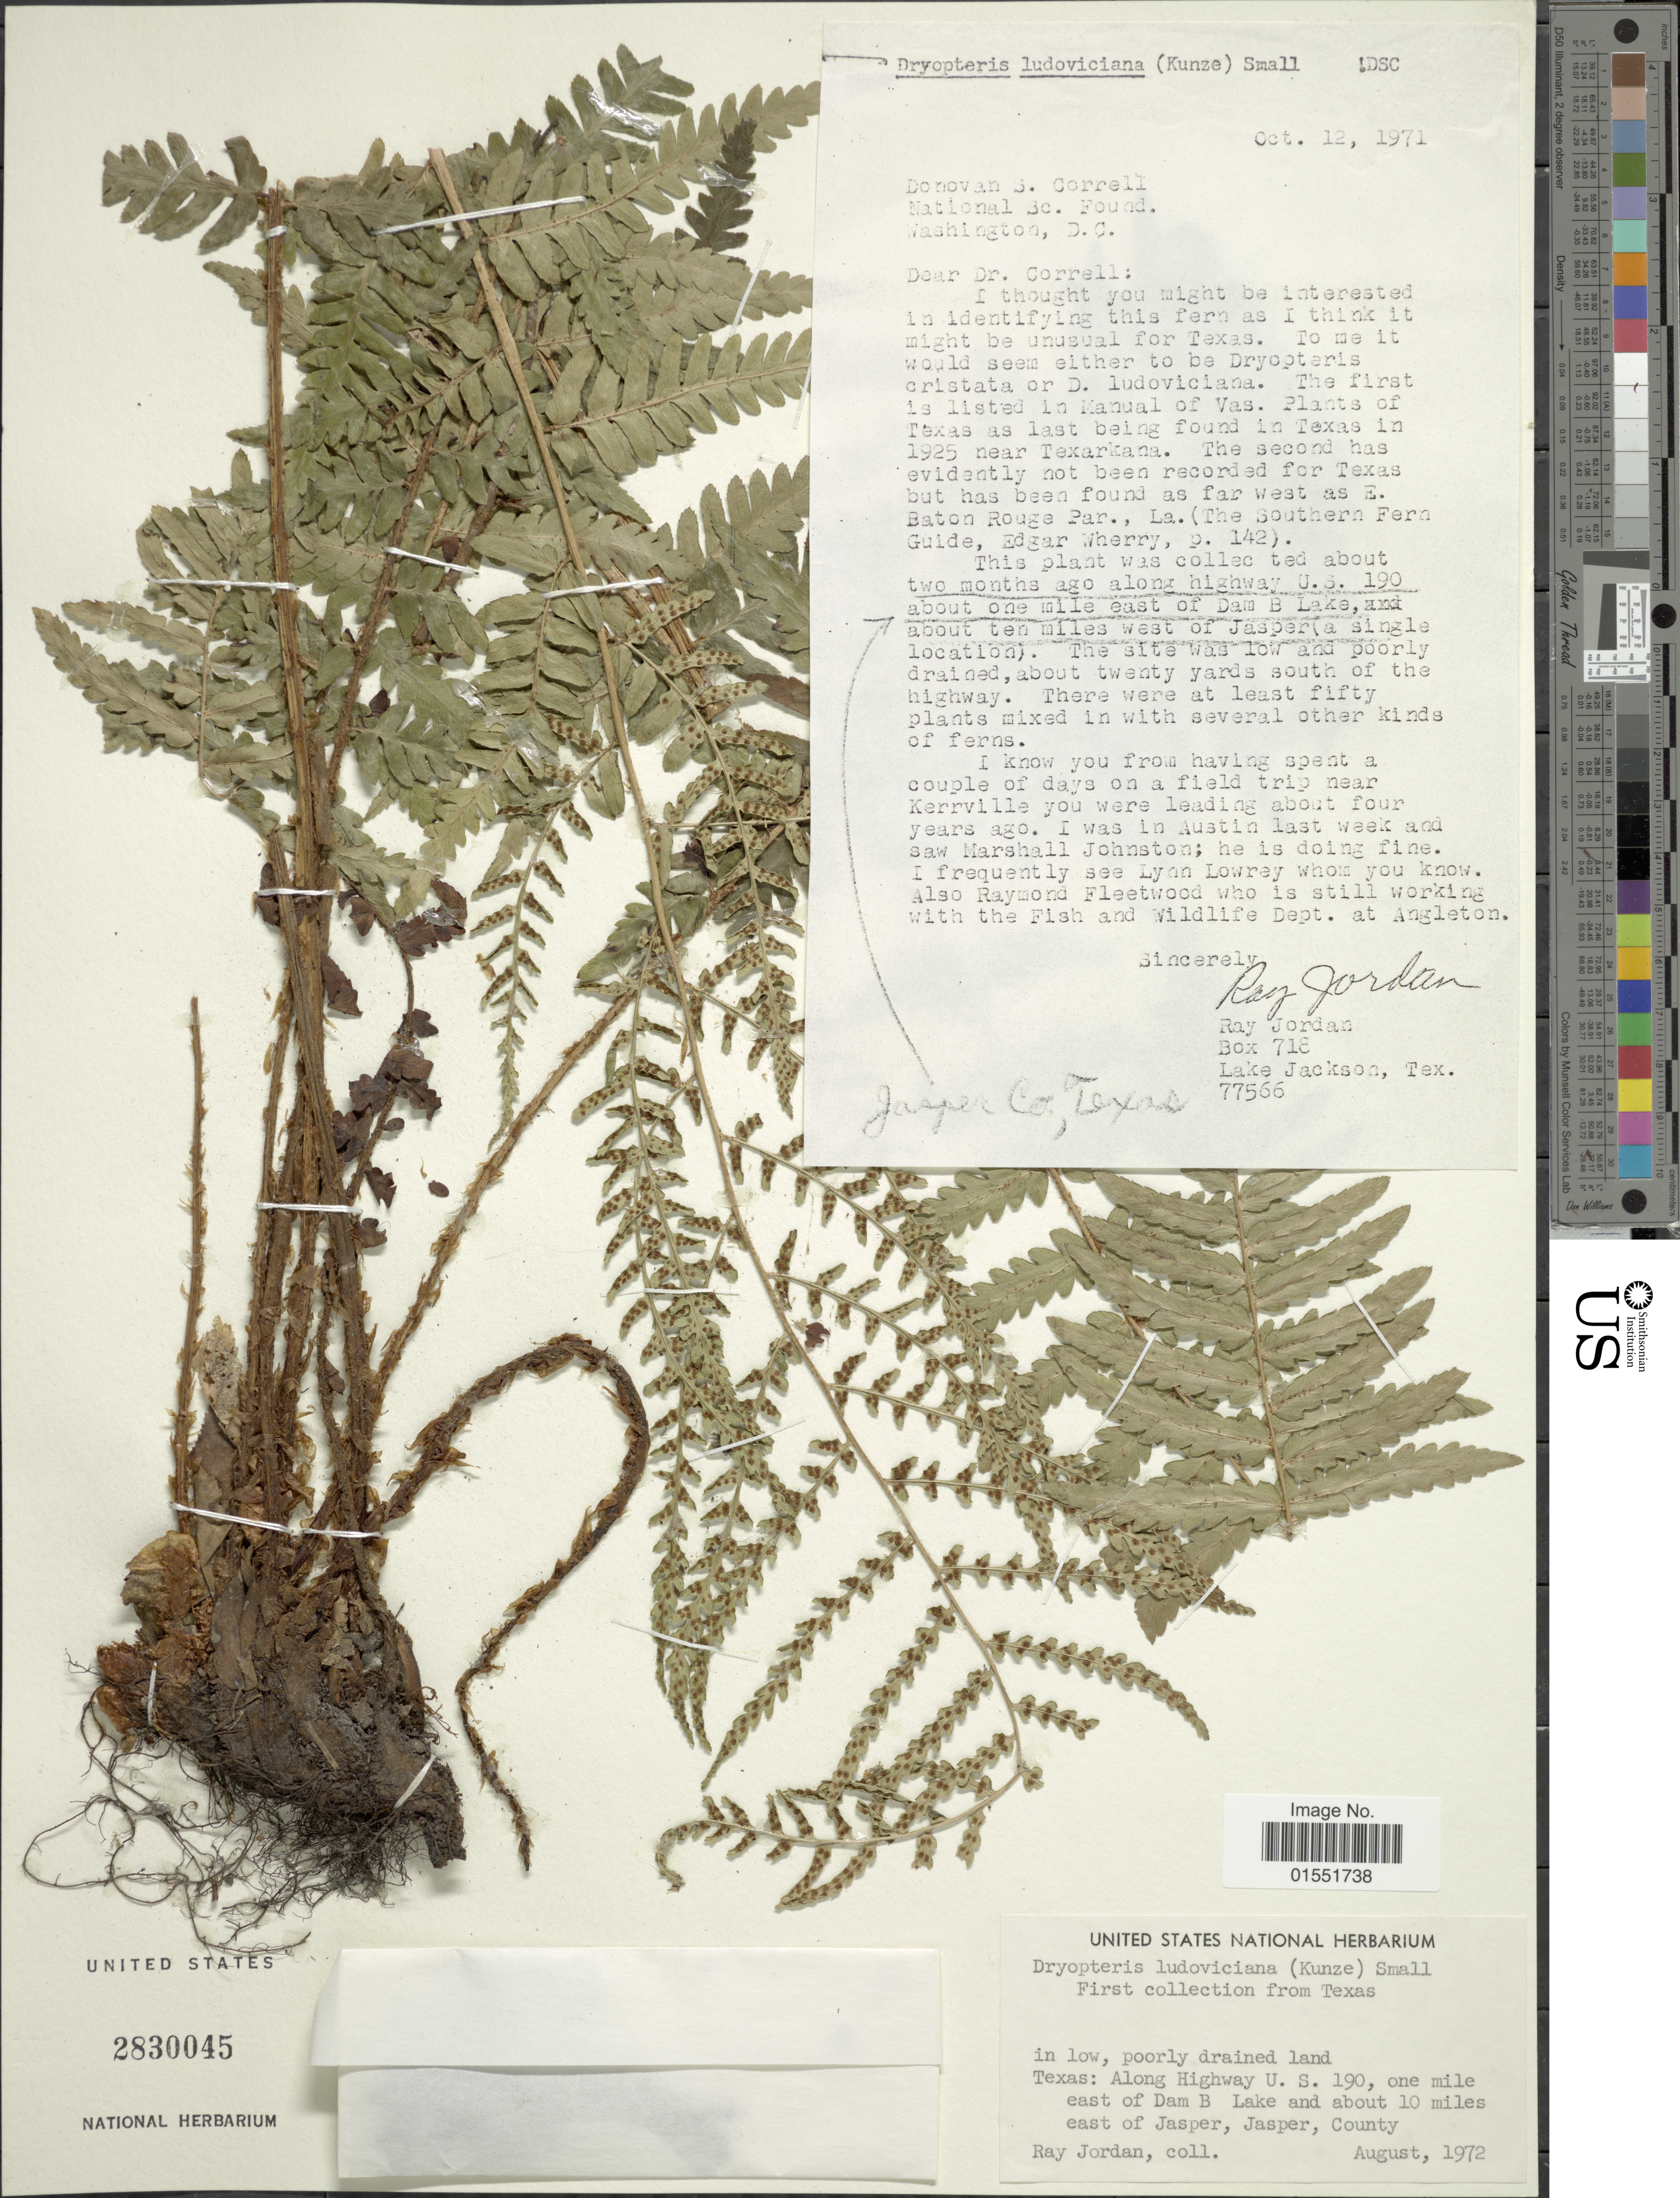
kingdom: Plantae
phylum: Tracheophyta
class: Polypodiopsida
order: Polypodiales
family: Dryopteridaceae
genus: Dryopteris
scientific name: Dryopteris ludoviciana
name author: (Kunze) Small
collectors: R. Jordan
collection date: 1971-10-12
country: United States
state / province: Texas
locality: Along Highway U. S. 190, one mile east of Dam B Lake and about 10 miles east of Jasper, Jasper County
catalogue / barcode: US 2830045